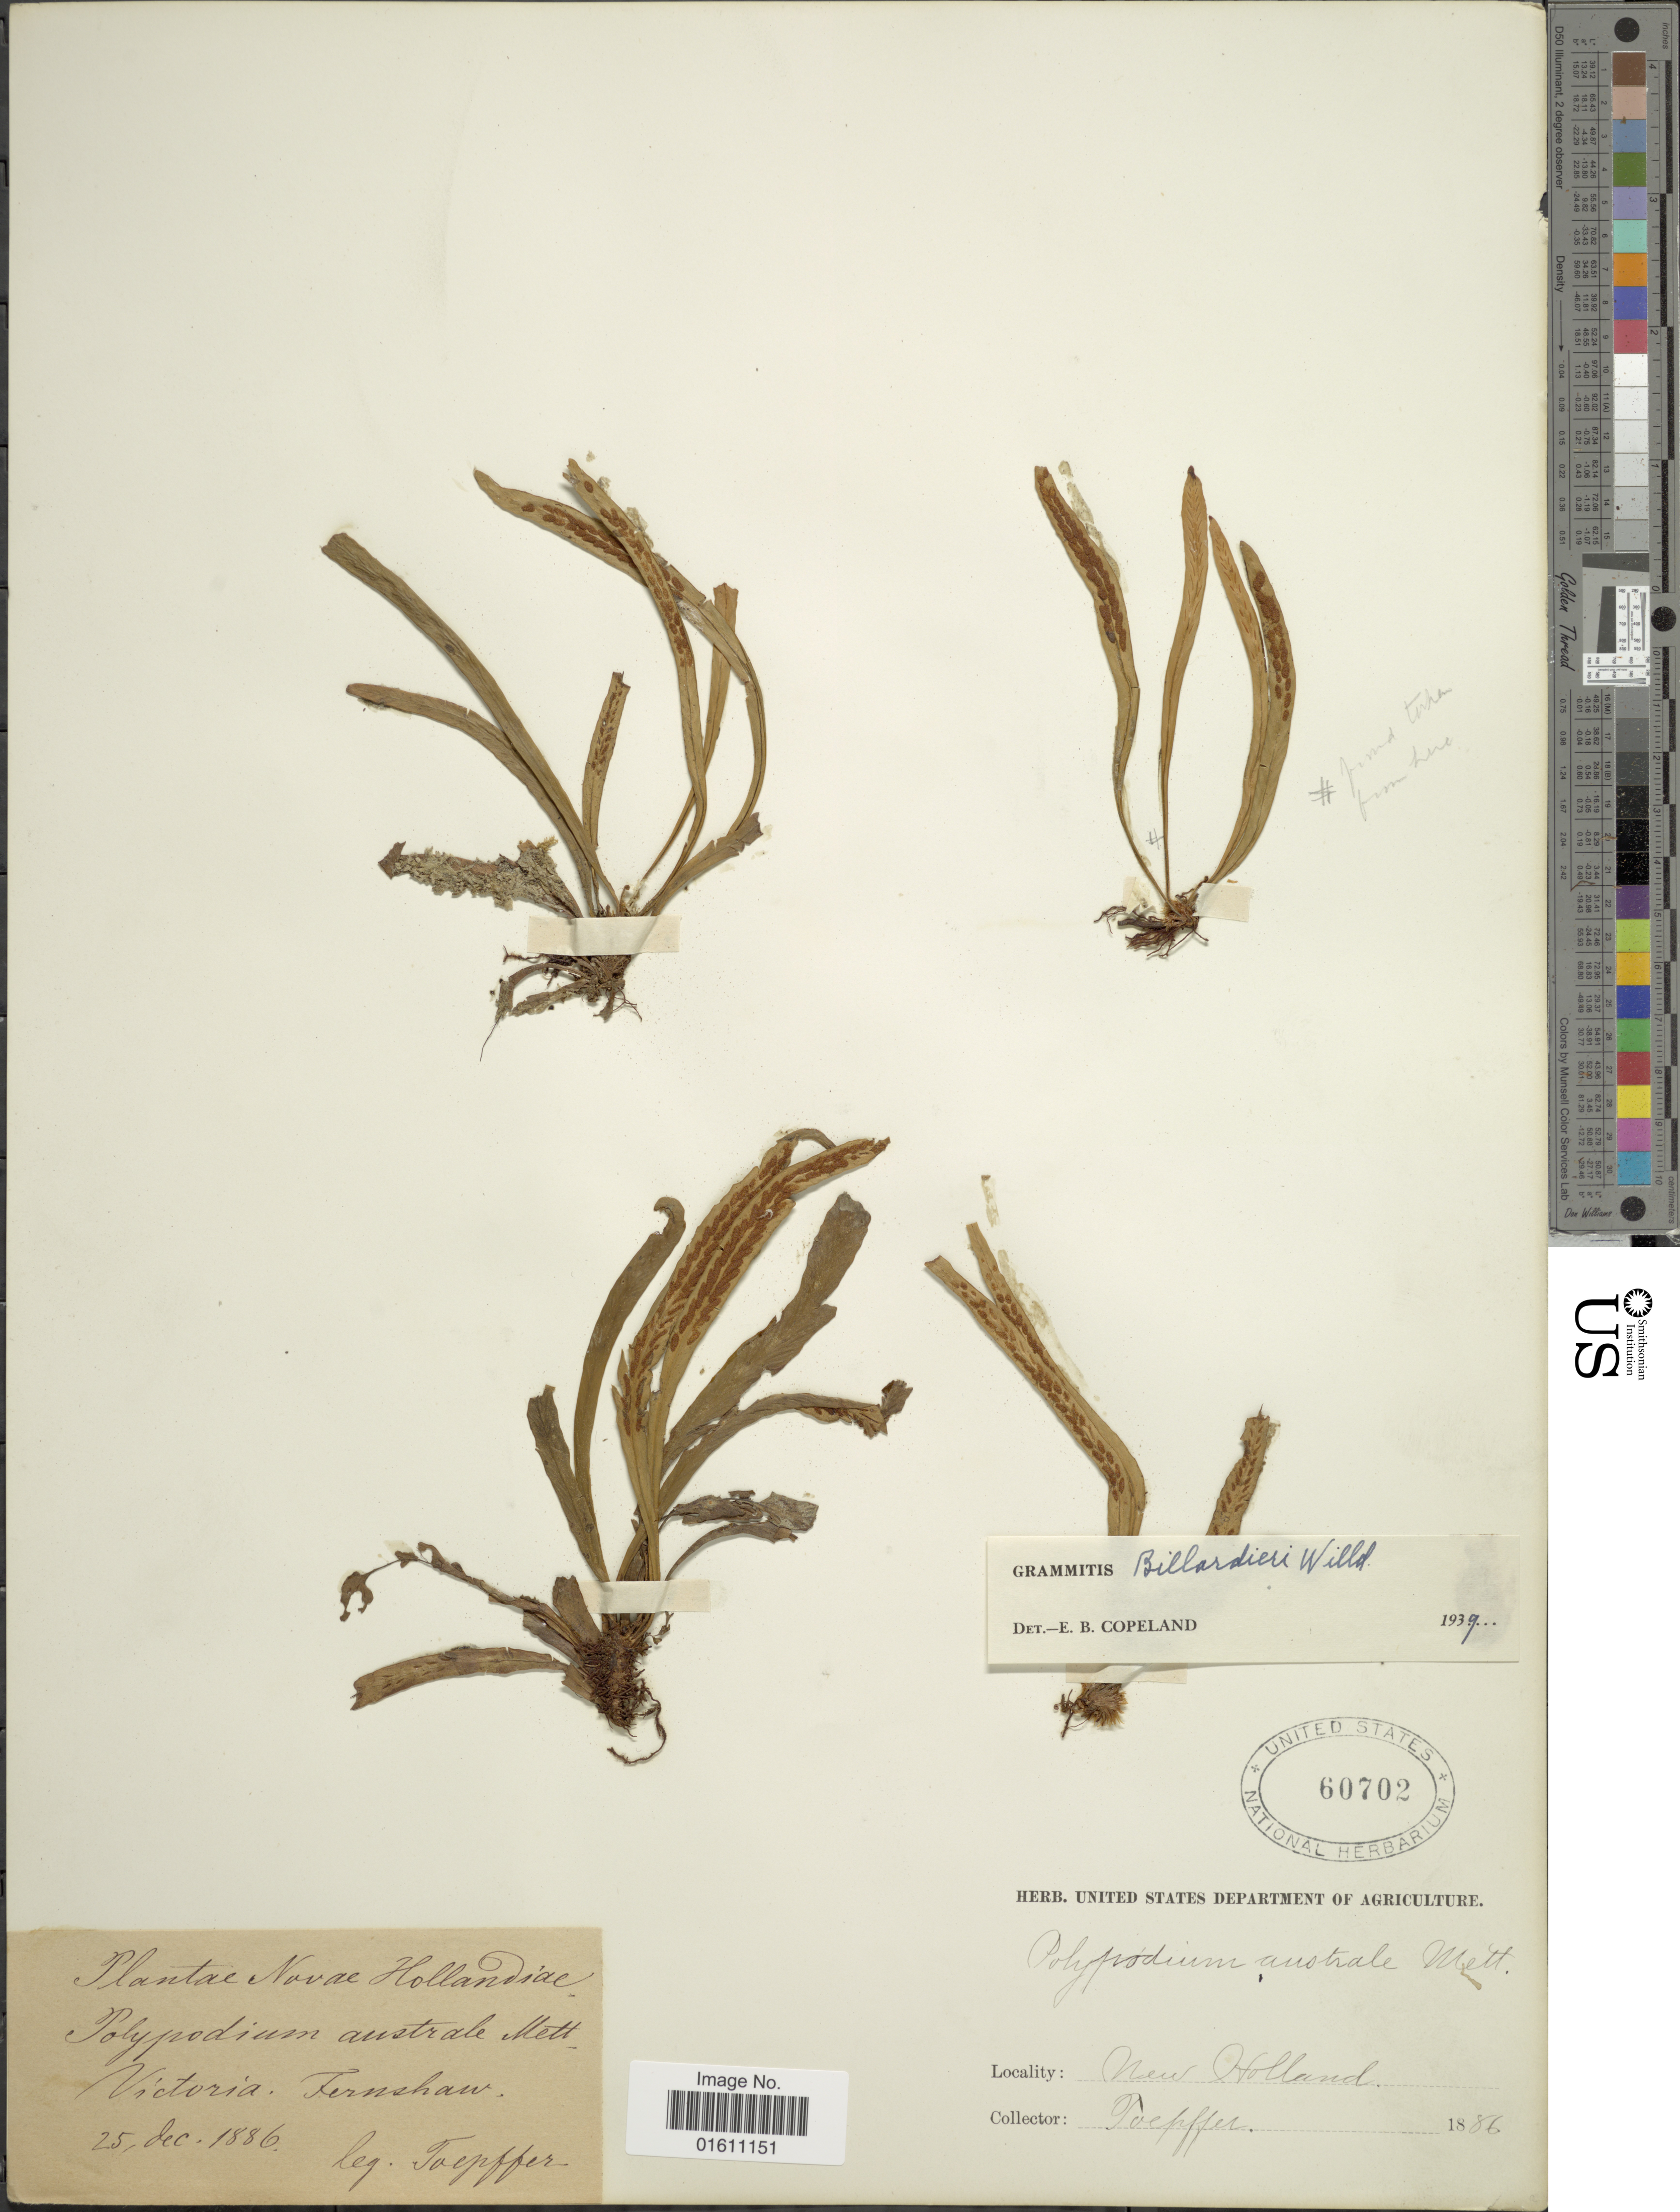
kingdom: Plantae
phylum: Tracheophyta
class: Polypodiopsida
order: Polypodiales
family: Polypodiaceae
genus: Notogrammitis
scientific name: Notogrammitis billardierei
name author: (Willd.) Parris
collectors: A. Toepffer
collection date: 1886-12-25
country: Australia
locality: New Holland.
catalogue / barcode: US 60702